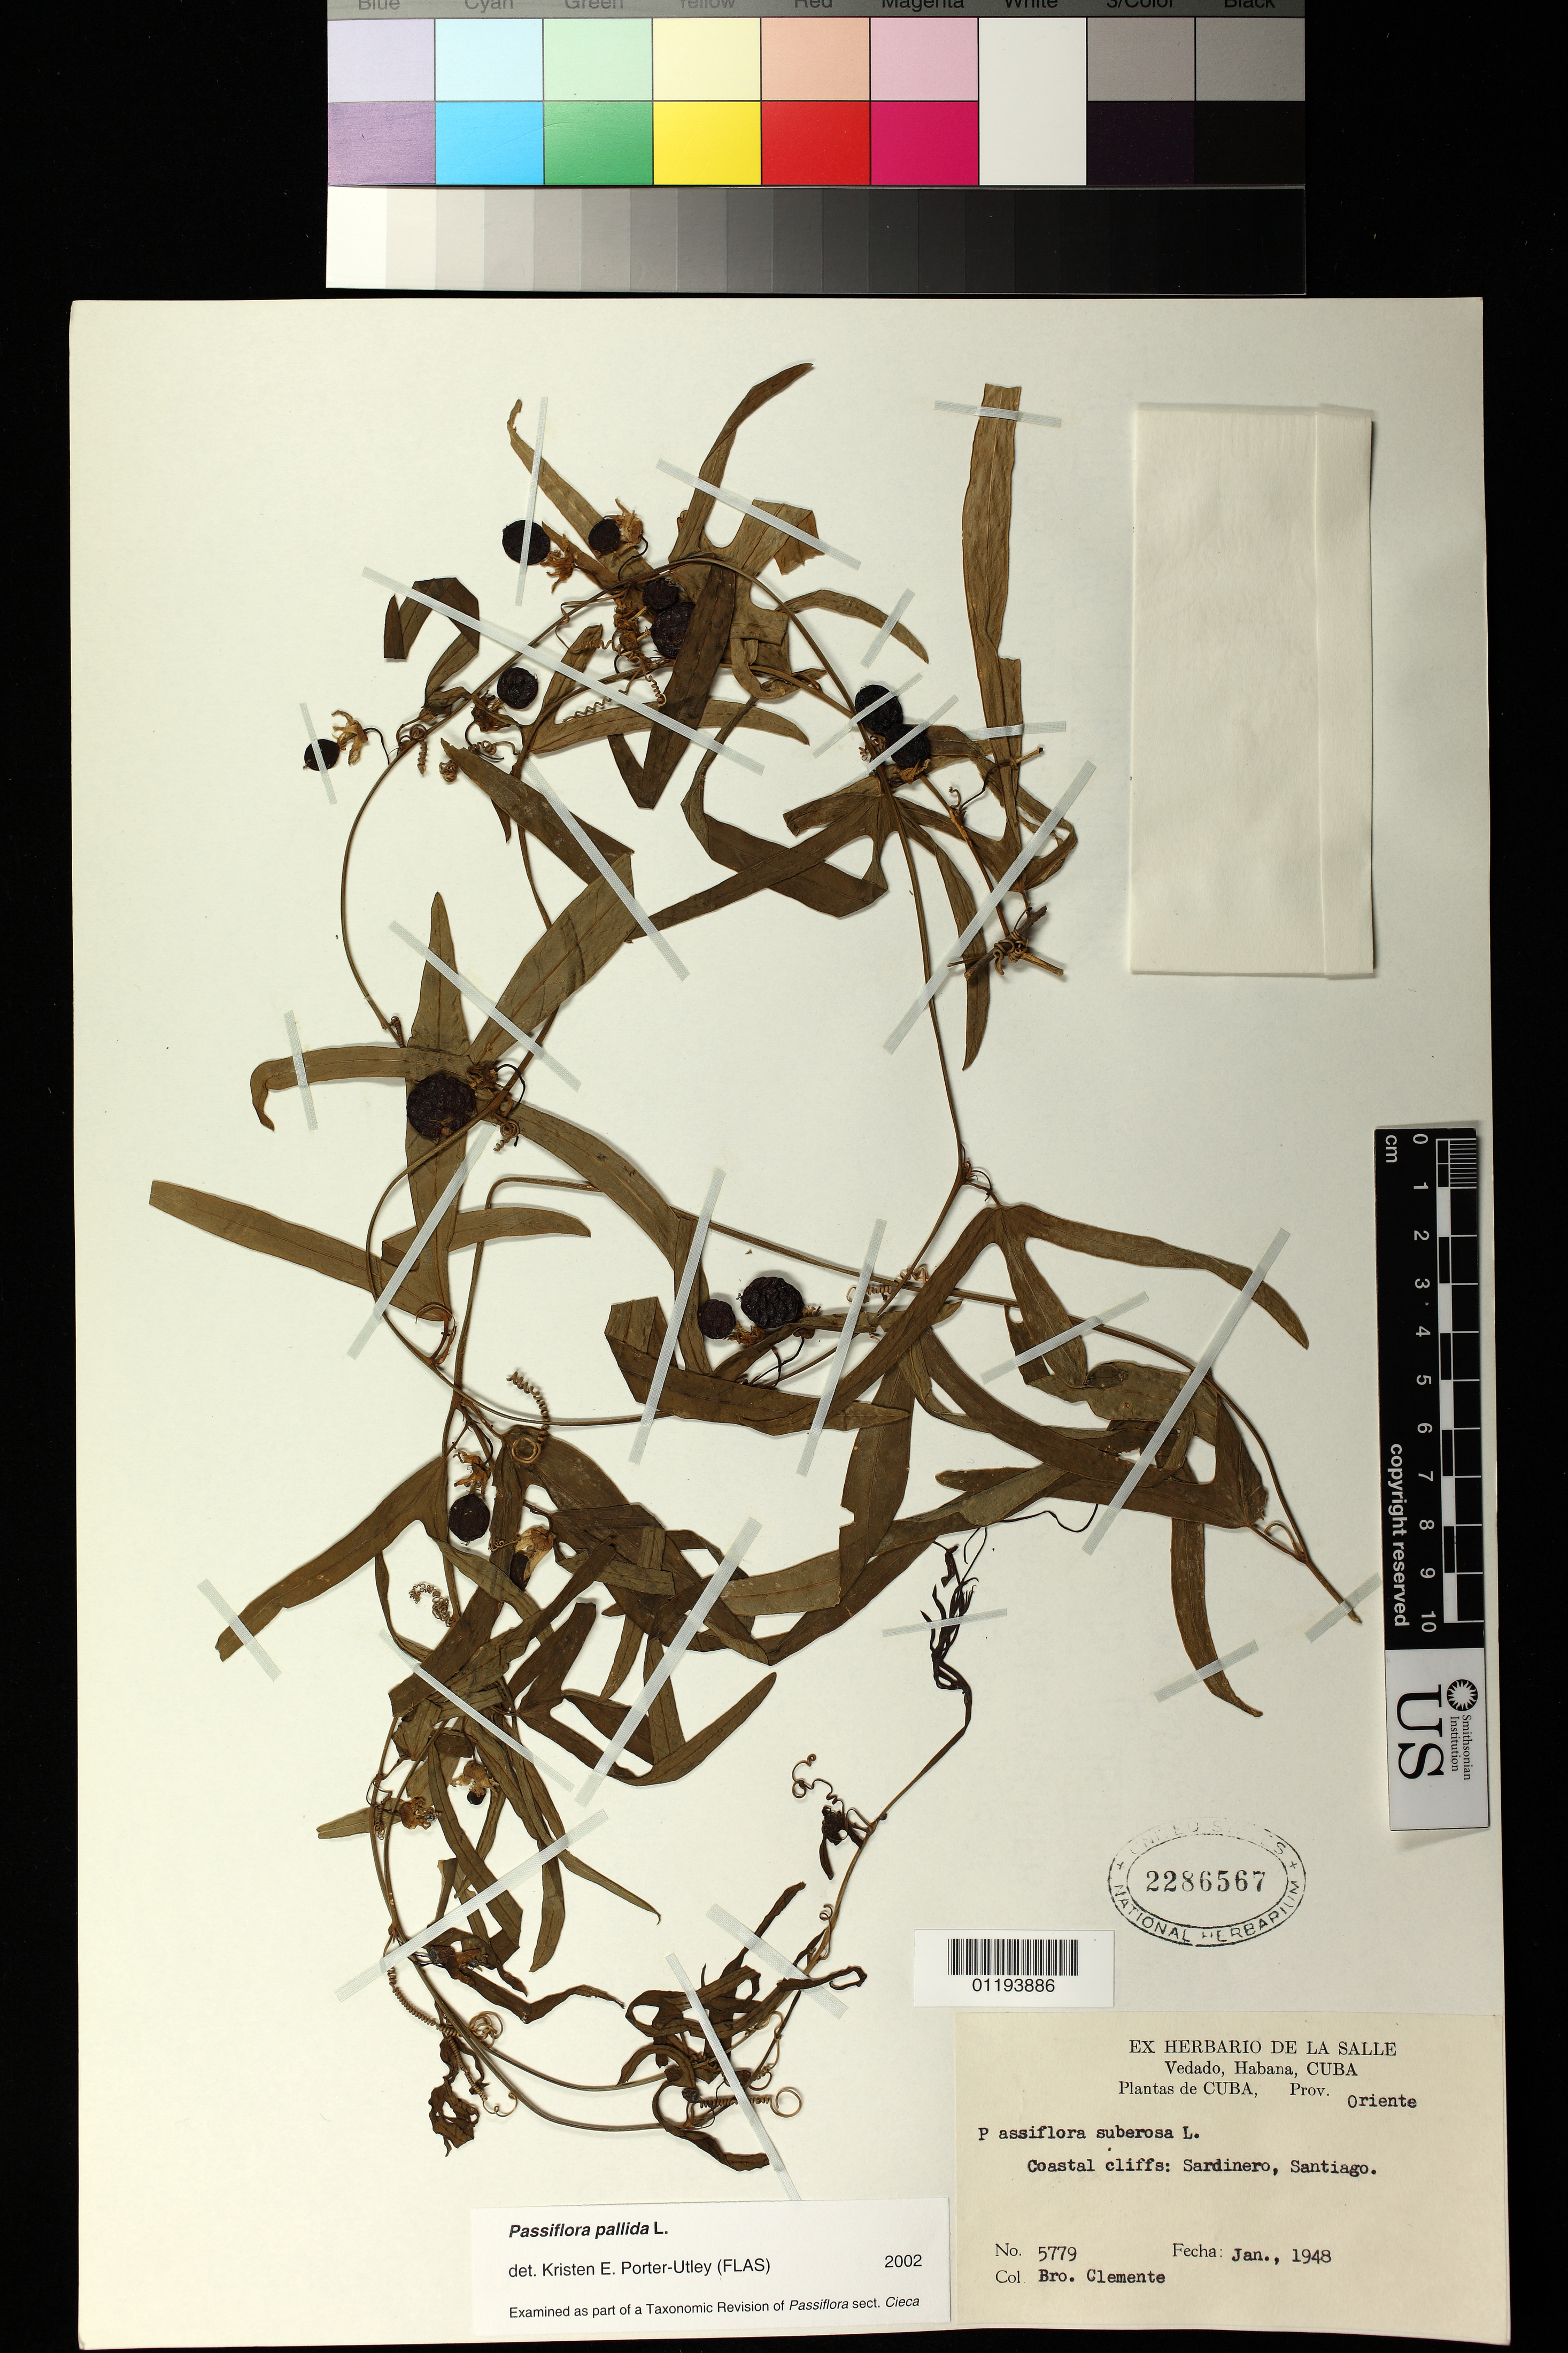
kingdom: Plantae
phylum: Tracheophyta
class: Magnoliopsida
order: Malpighiales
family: Passifloraceae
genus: Passiflora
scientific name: Passiflora pallida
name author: L.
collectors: Bro. Clemente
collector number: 5779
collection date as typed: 1948-01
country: Cuba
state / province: Santiago de Cuba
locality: Province Oriente. Coastal cliffs: Sardinero, Santiago.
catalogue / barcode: US 2286567